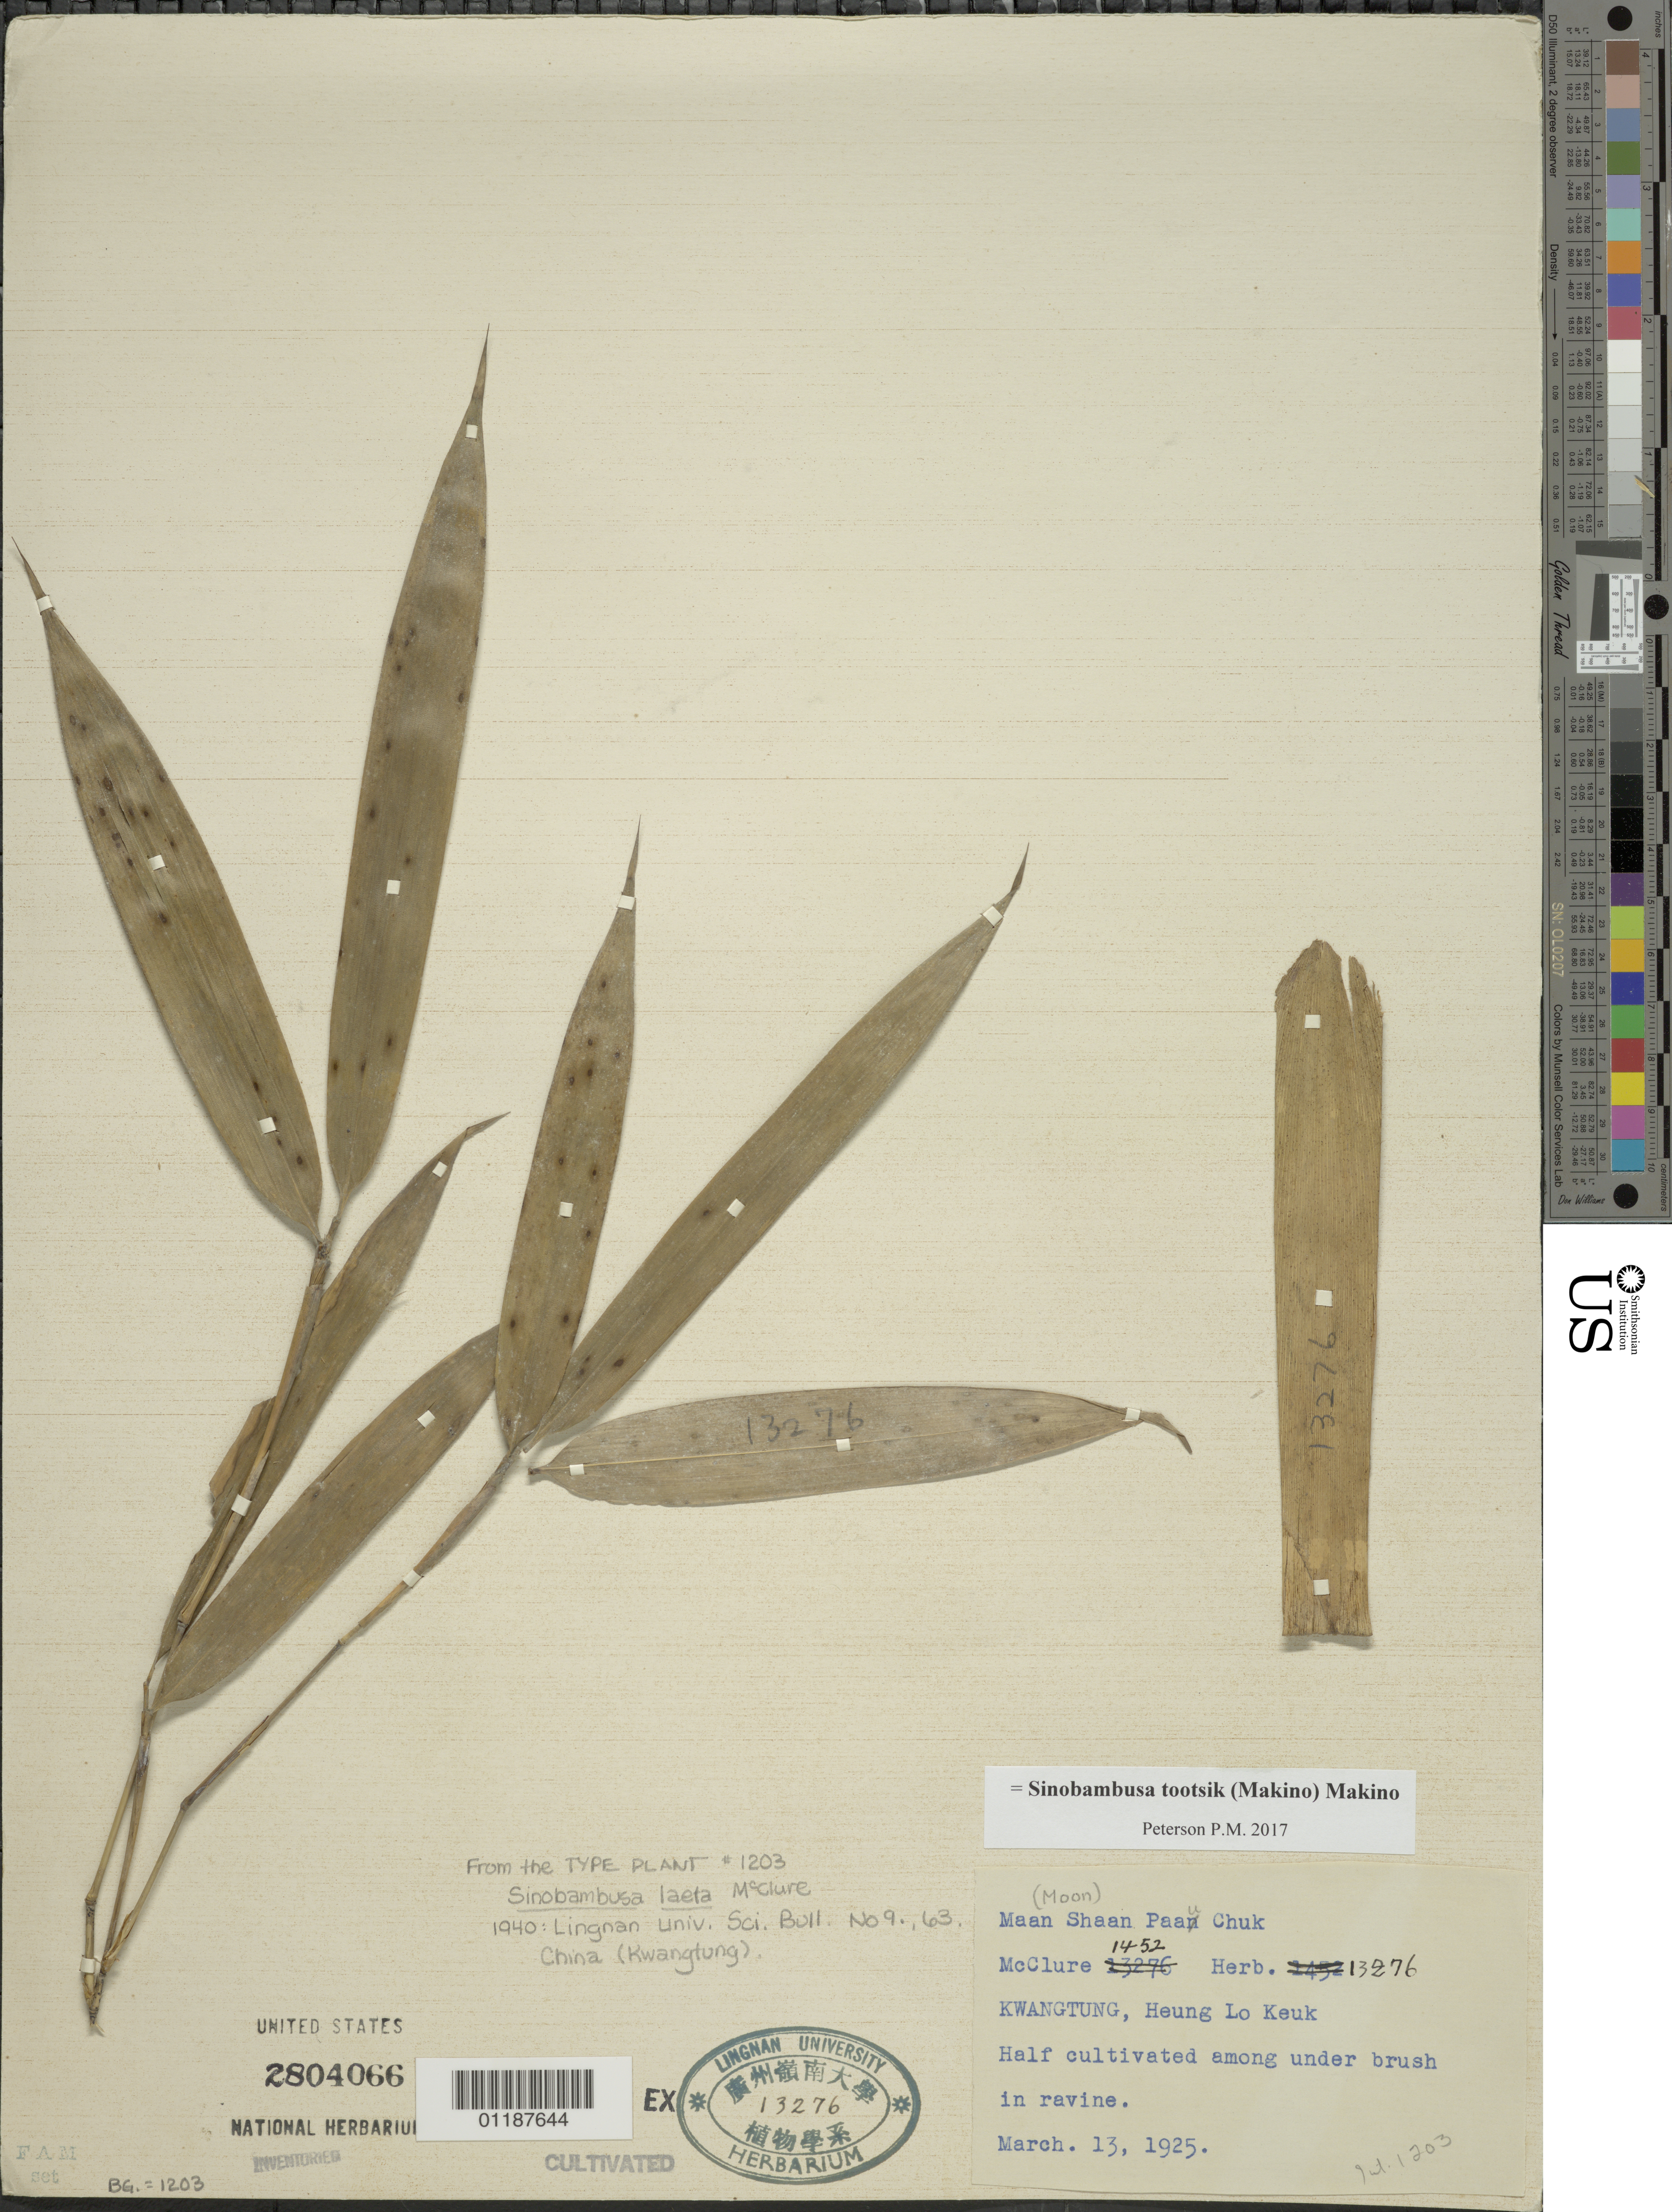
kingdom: Plantae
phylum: Tracheophyta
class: Liliopsida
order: Poales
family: Poaceae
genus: Sinobambusa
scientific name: Sinobambusa tootsik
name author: Makino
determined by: Poaceae Reorganization Project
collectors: F. A. McClure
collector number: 1452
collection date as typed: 13 Mar 1925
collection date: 1925-03-13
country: China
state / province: Guangdong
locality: Heung lo keuk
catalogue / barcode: US 2804066